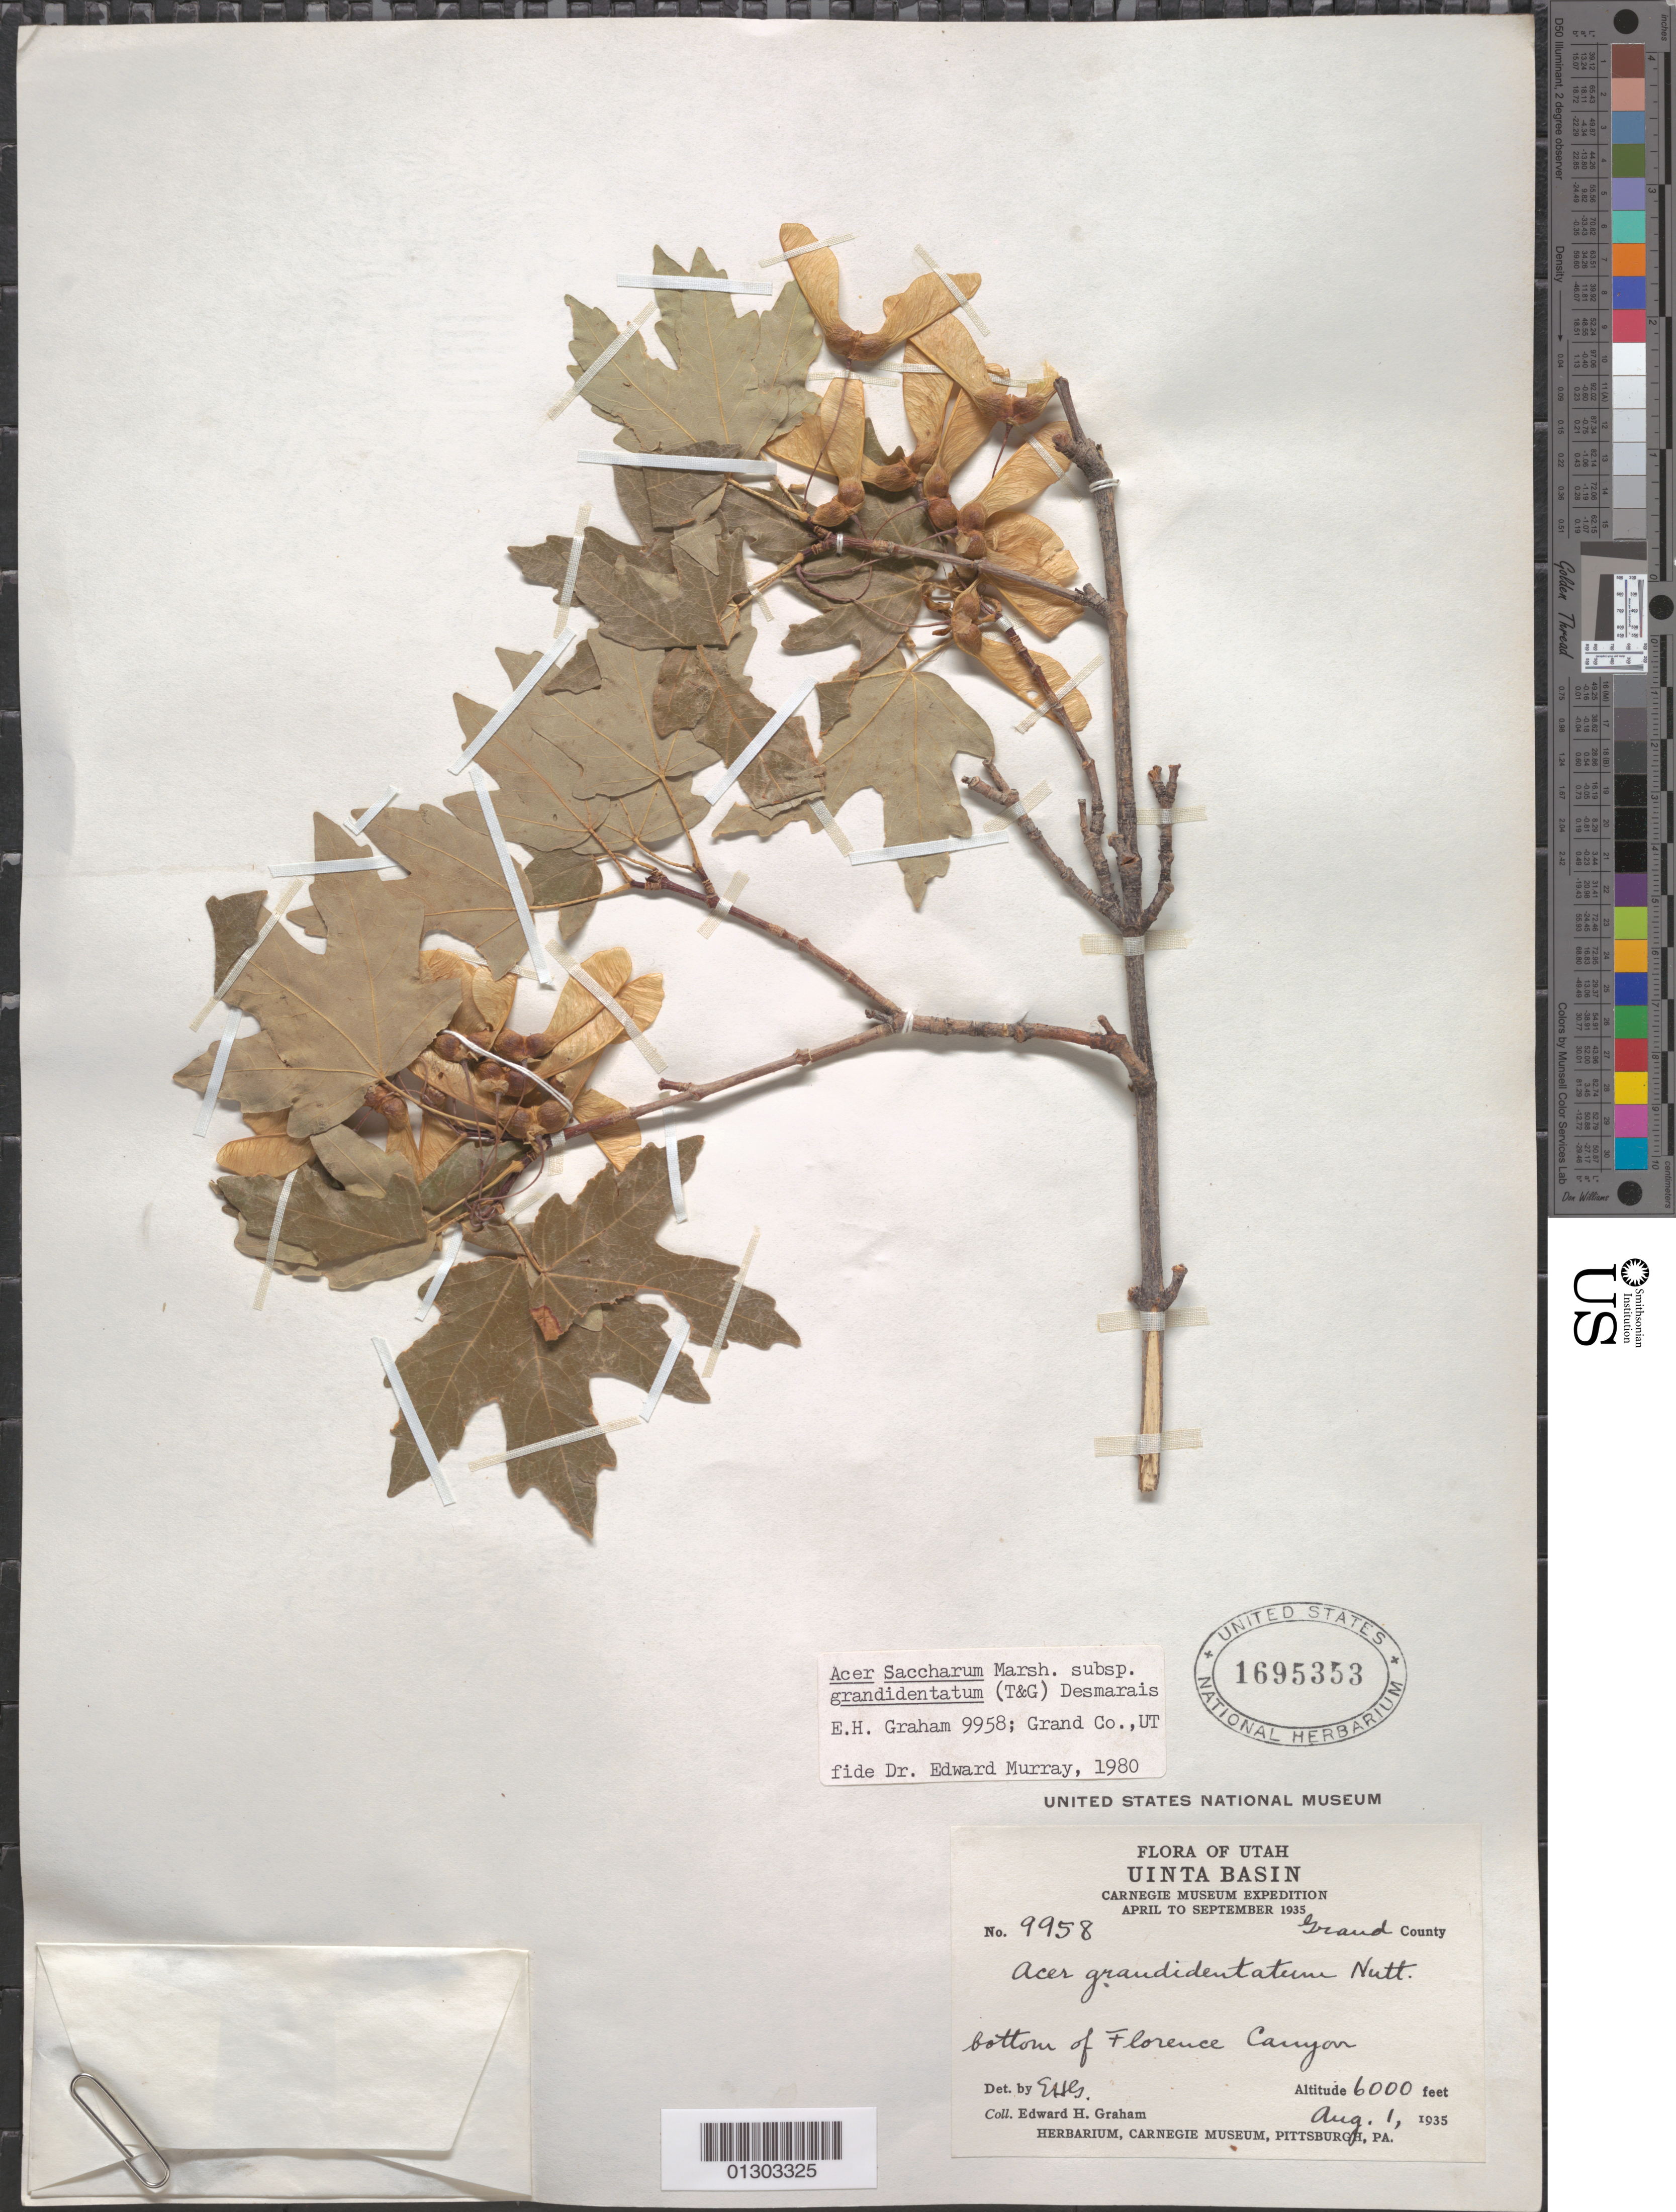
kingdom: Plantae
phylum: Tracheophyta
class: Magnoliopsida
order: Sapindales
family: Sapindaceae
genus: Acer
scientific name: Acer grandidentatum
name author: Nutt.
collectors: E. H. Graham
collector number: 9958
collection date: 1935-08-01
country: United States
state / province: Utah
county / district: Grand County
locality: Grand County, bottomof Florence Canyon.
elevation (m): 1829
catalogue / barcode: US 1695353